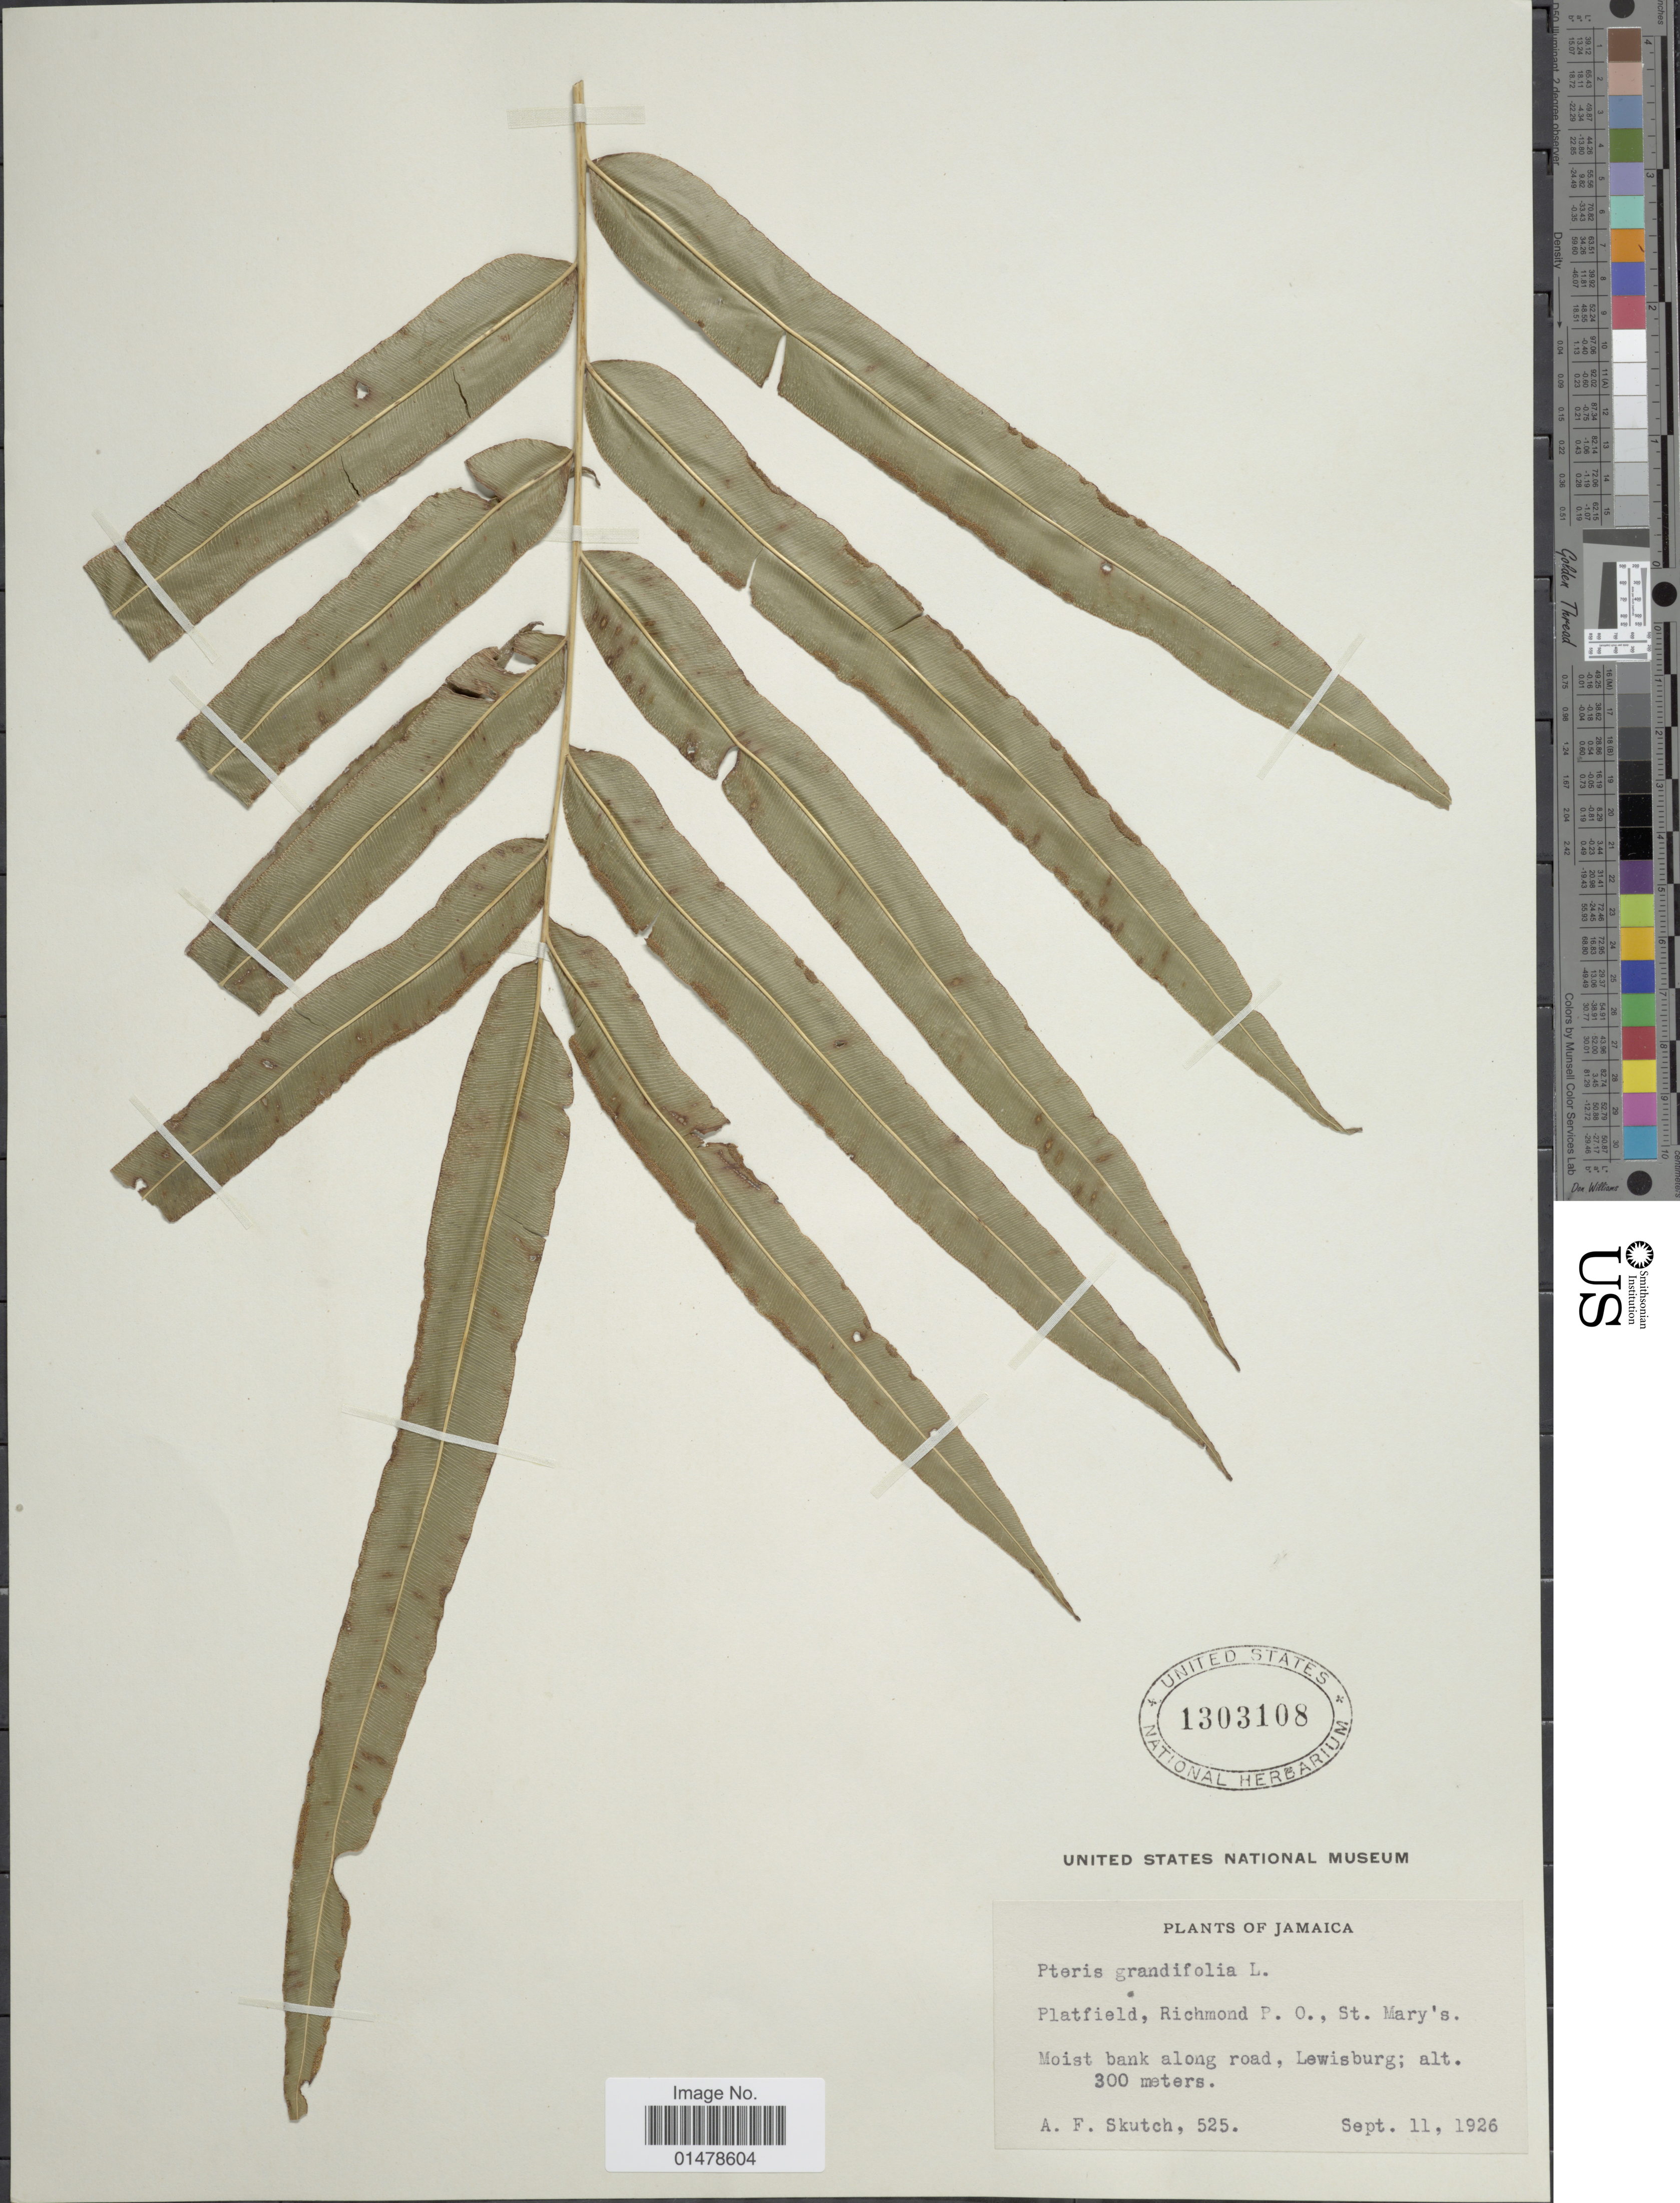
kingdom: Plantae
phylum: Tracheophyta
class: Polypodiopsida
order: Polypodiales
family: Pteridaceae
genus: Pteris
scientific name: Pteris grandifolia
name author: L.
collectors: A. F. Skutch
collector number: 525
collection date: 1926-09-11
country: Jamaica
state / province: Saint Mary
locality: Platfield, Richmond P.O., St. Mary's. Moist bank along road, Lewisburg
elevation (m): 300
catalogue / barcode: US 1303108